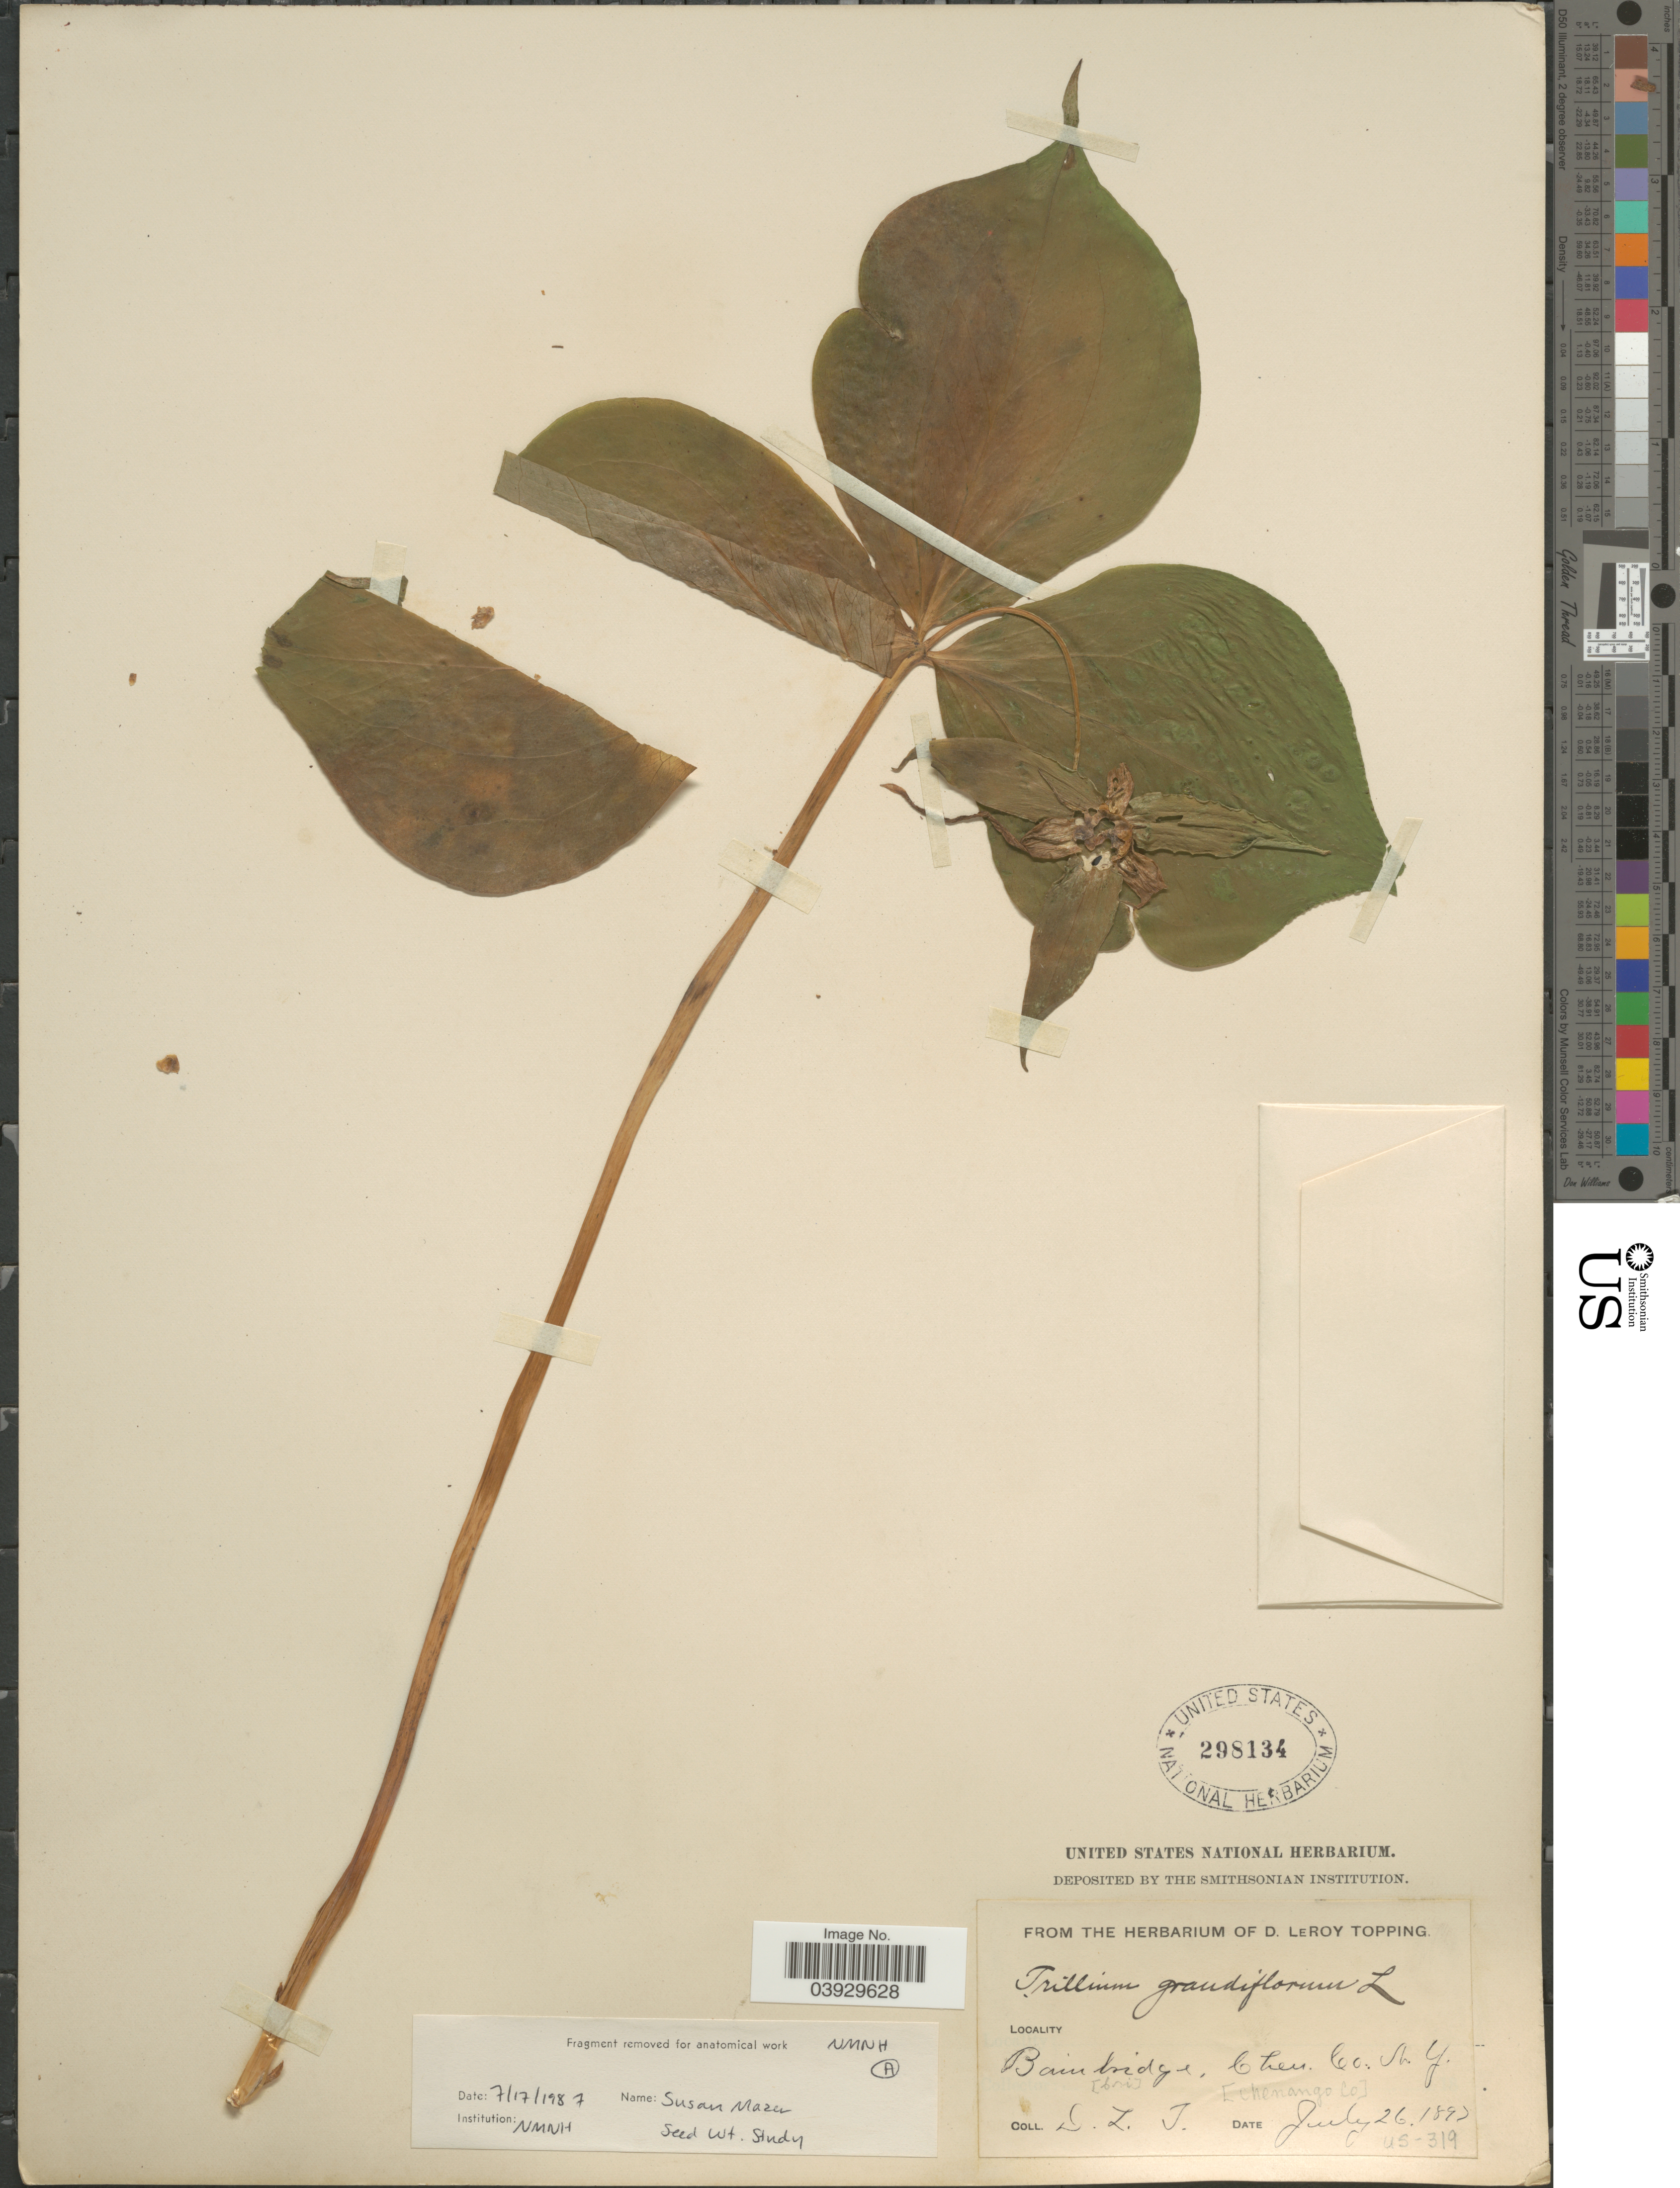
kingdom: Plantae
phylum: Tracheophyta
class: Liliopsida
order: Liliales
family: Melanthiaceae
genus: Trillium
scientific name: Trillium grandiflorum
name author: (Michx.) Salisb.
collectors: D. L. Topping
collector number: US-319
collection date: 1897-07-26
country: United States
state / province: New York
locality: Bainbridge, Chenango Co.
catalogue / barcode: US 298134